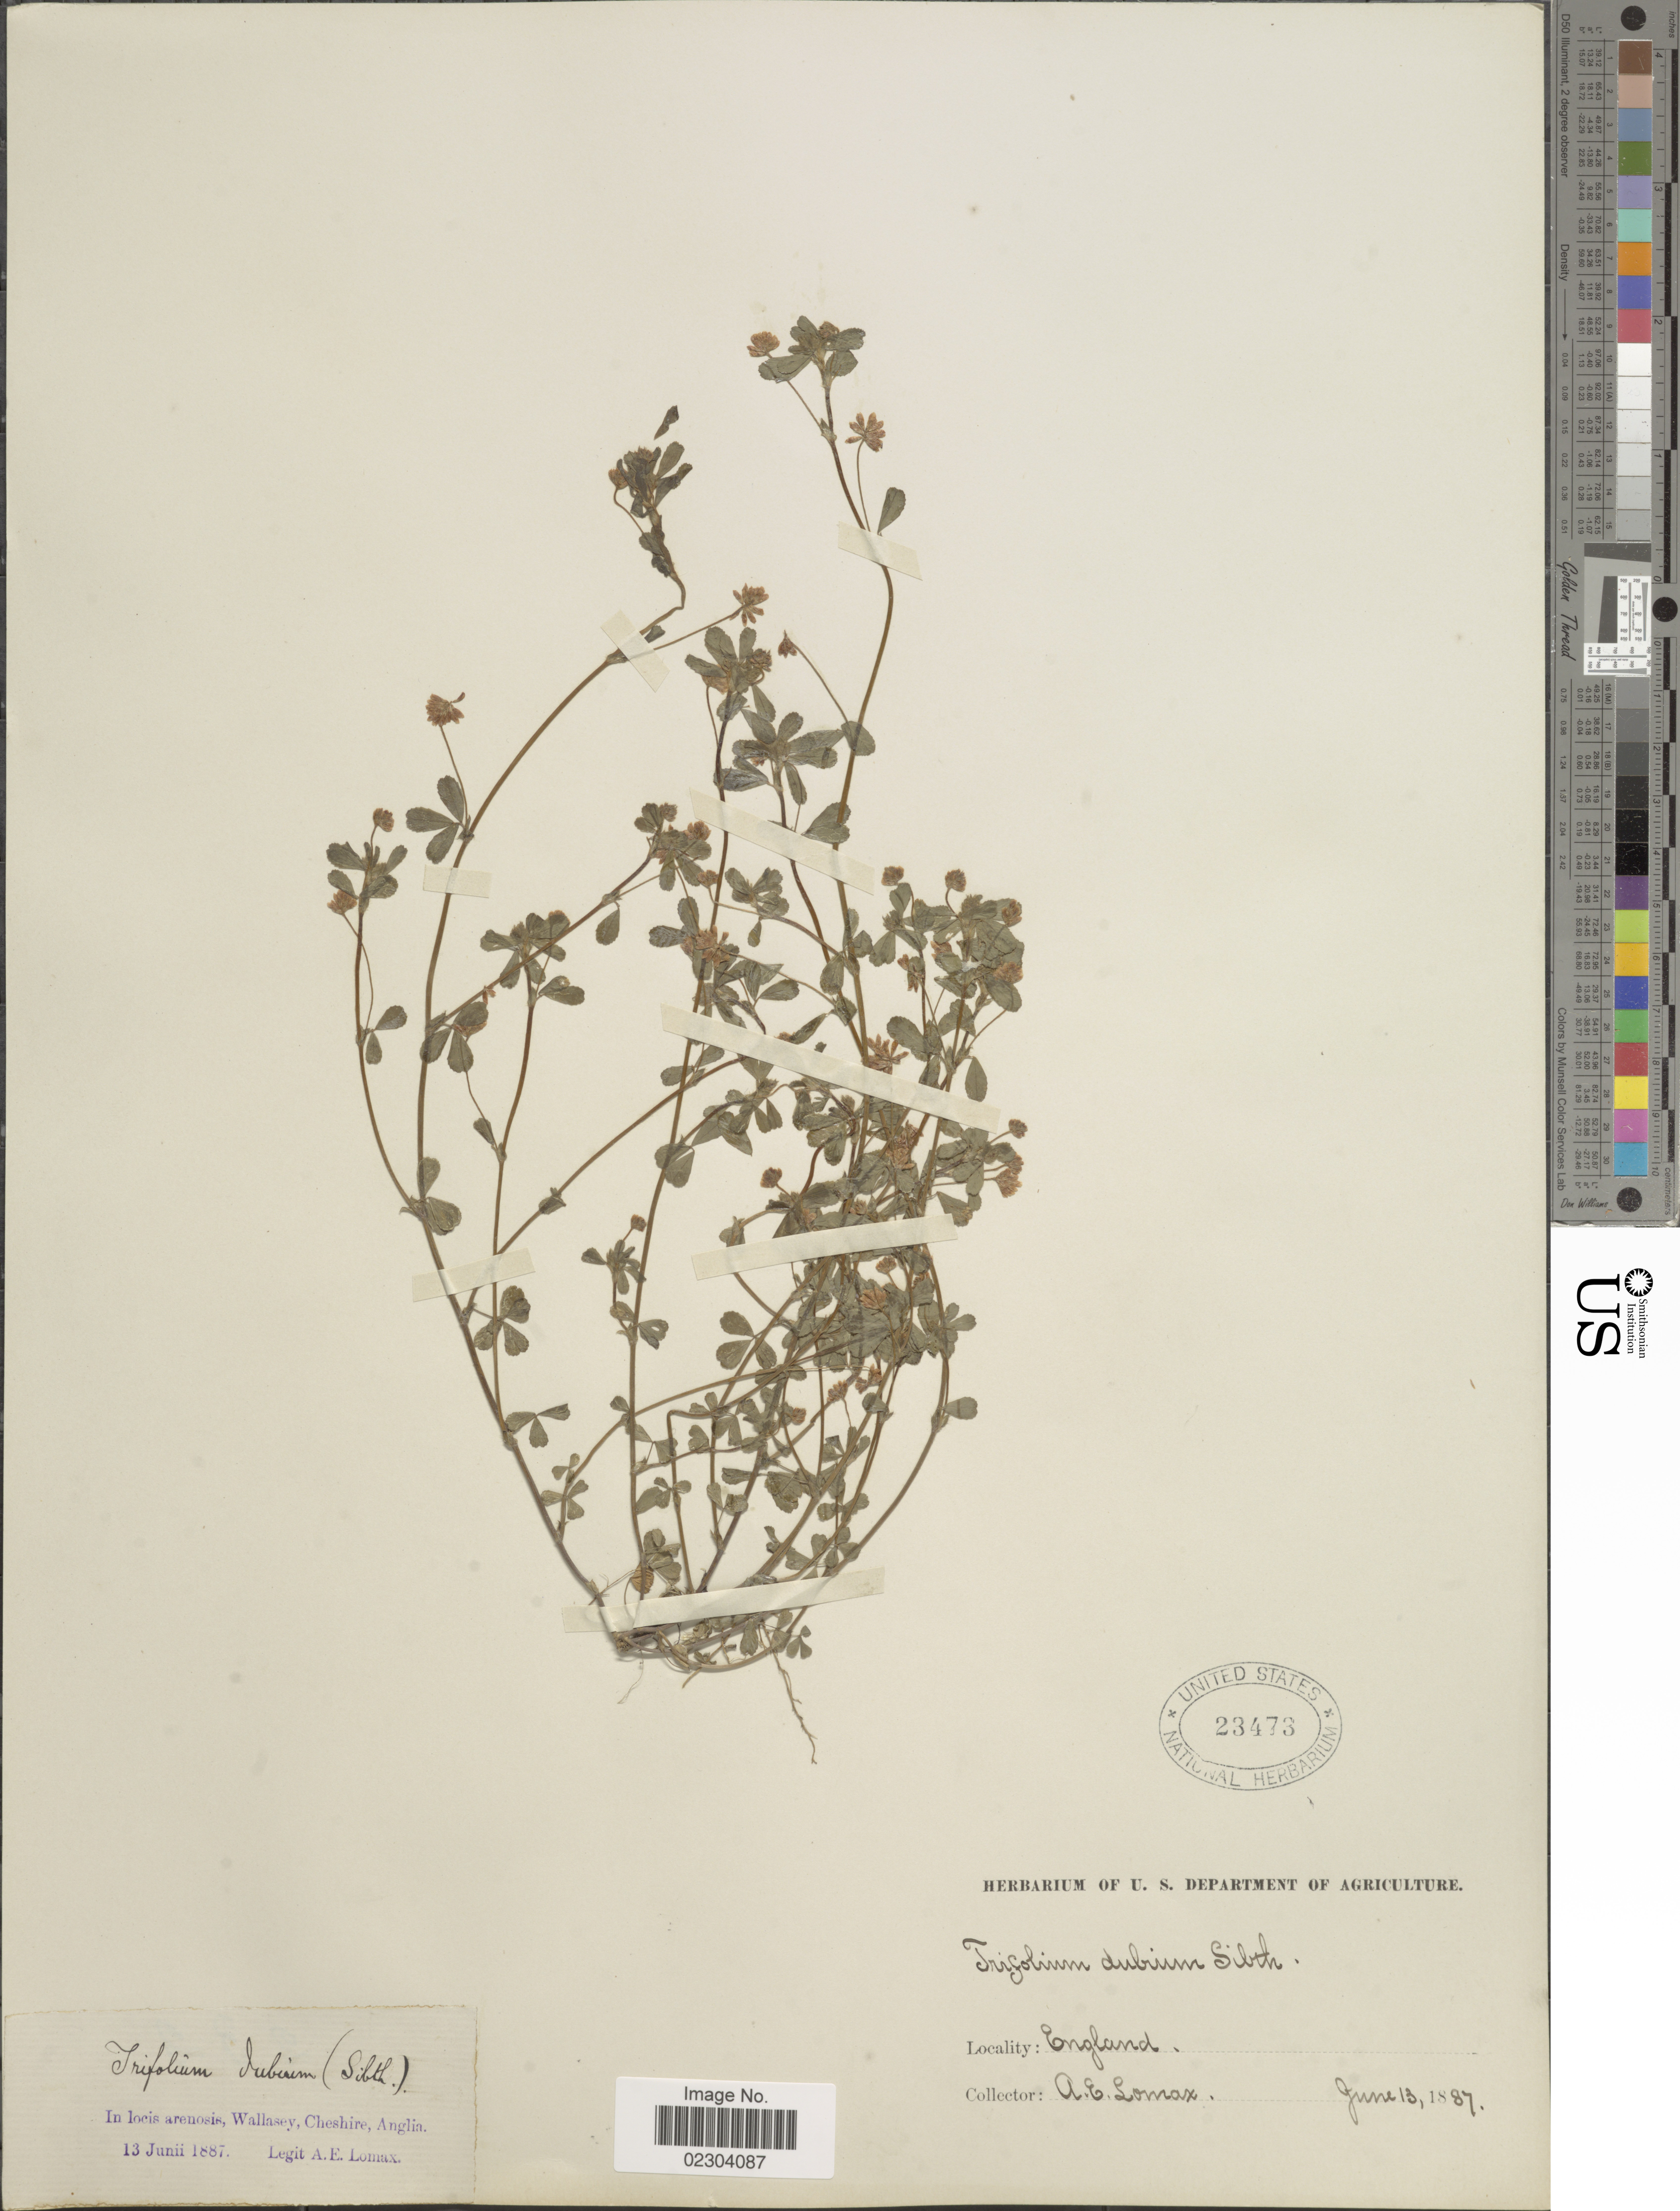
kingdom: Plantae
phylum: Tracheophyta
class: Magnoliopsida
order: Fabales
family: Fabaceae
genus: Trifolium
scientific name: Trifolium dubium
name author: Sibth.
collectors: A. Lomax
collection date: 1887-06-13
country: United Kingdom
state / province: England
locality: In locis arenosis, Wallasey, Cheshire, Anglia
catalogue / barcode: US 23473